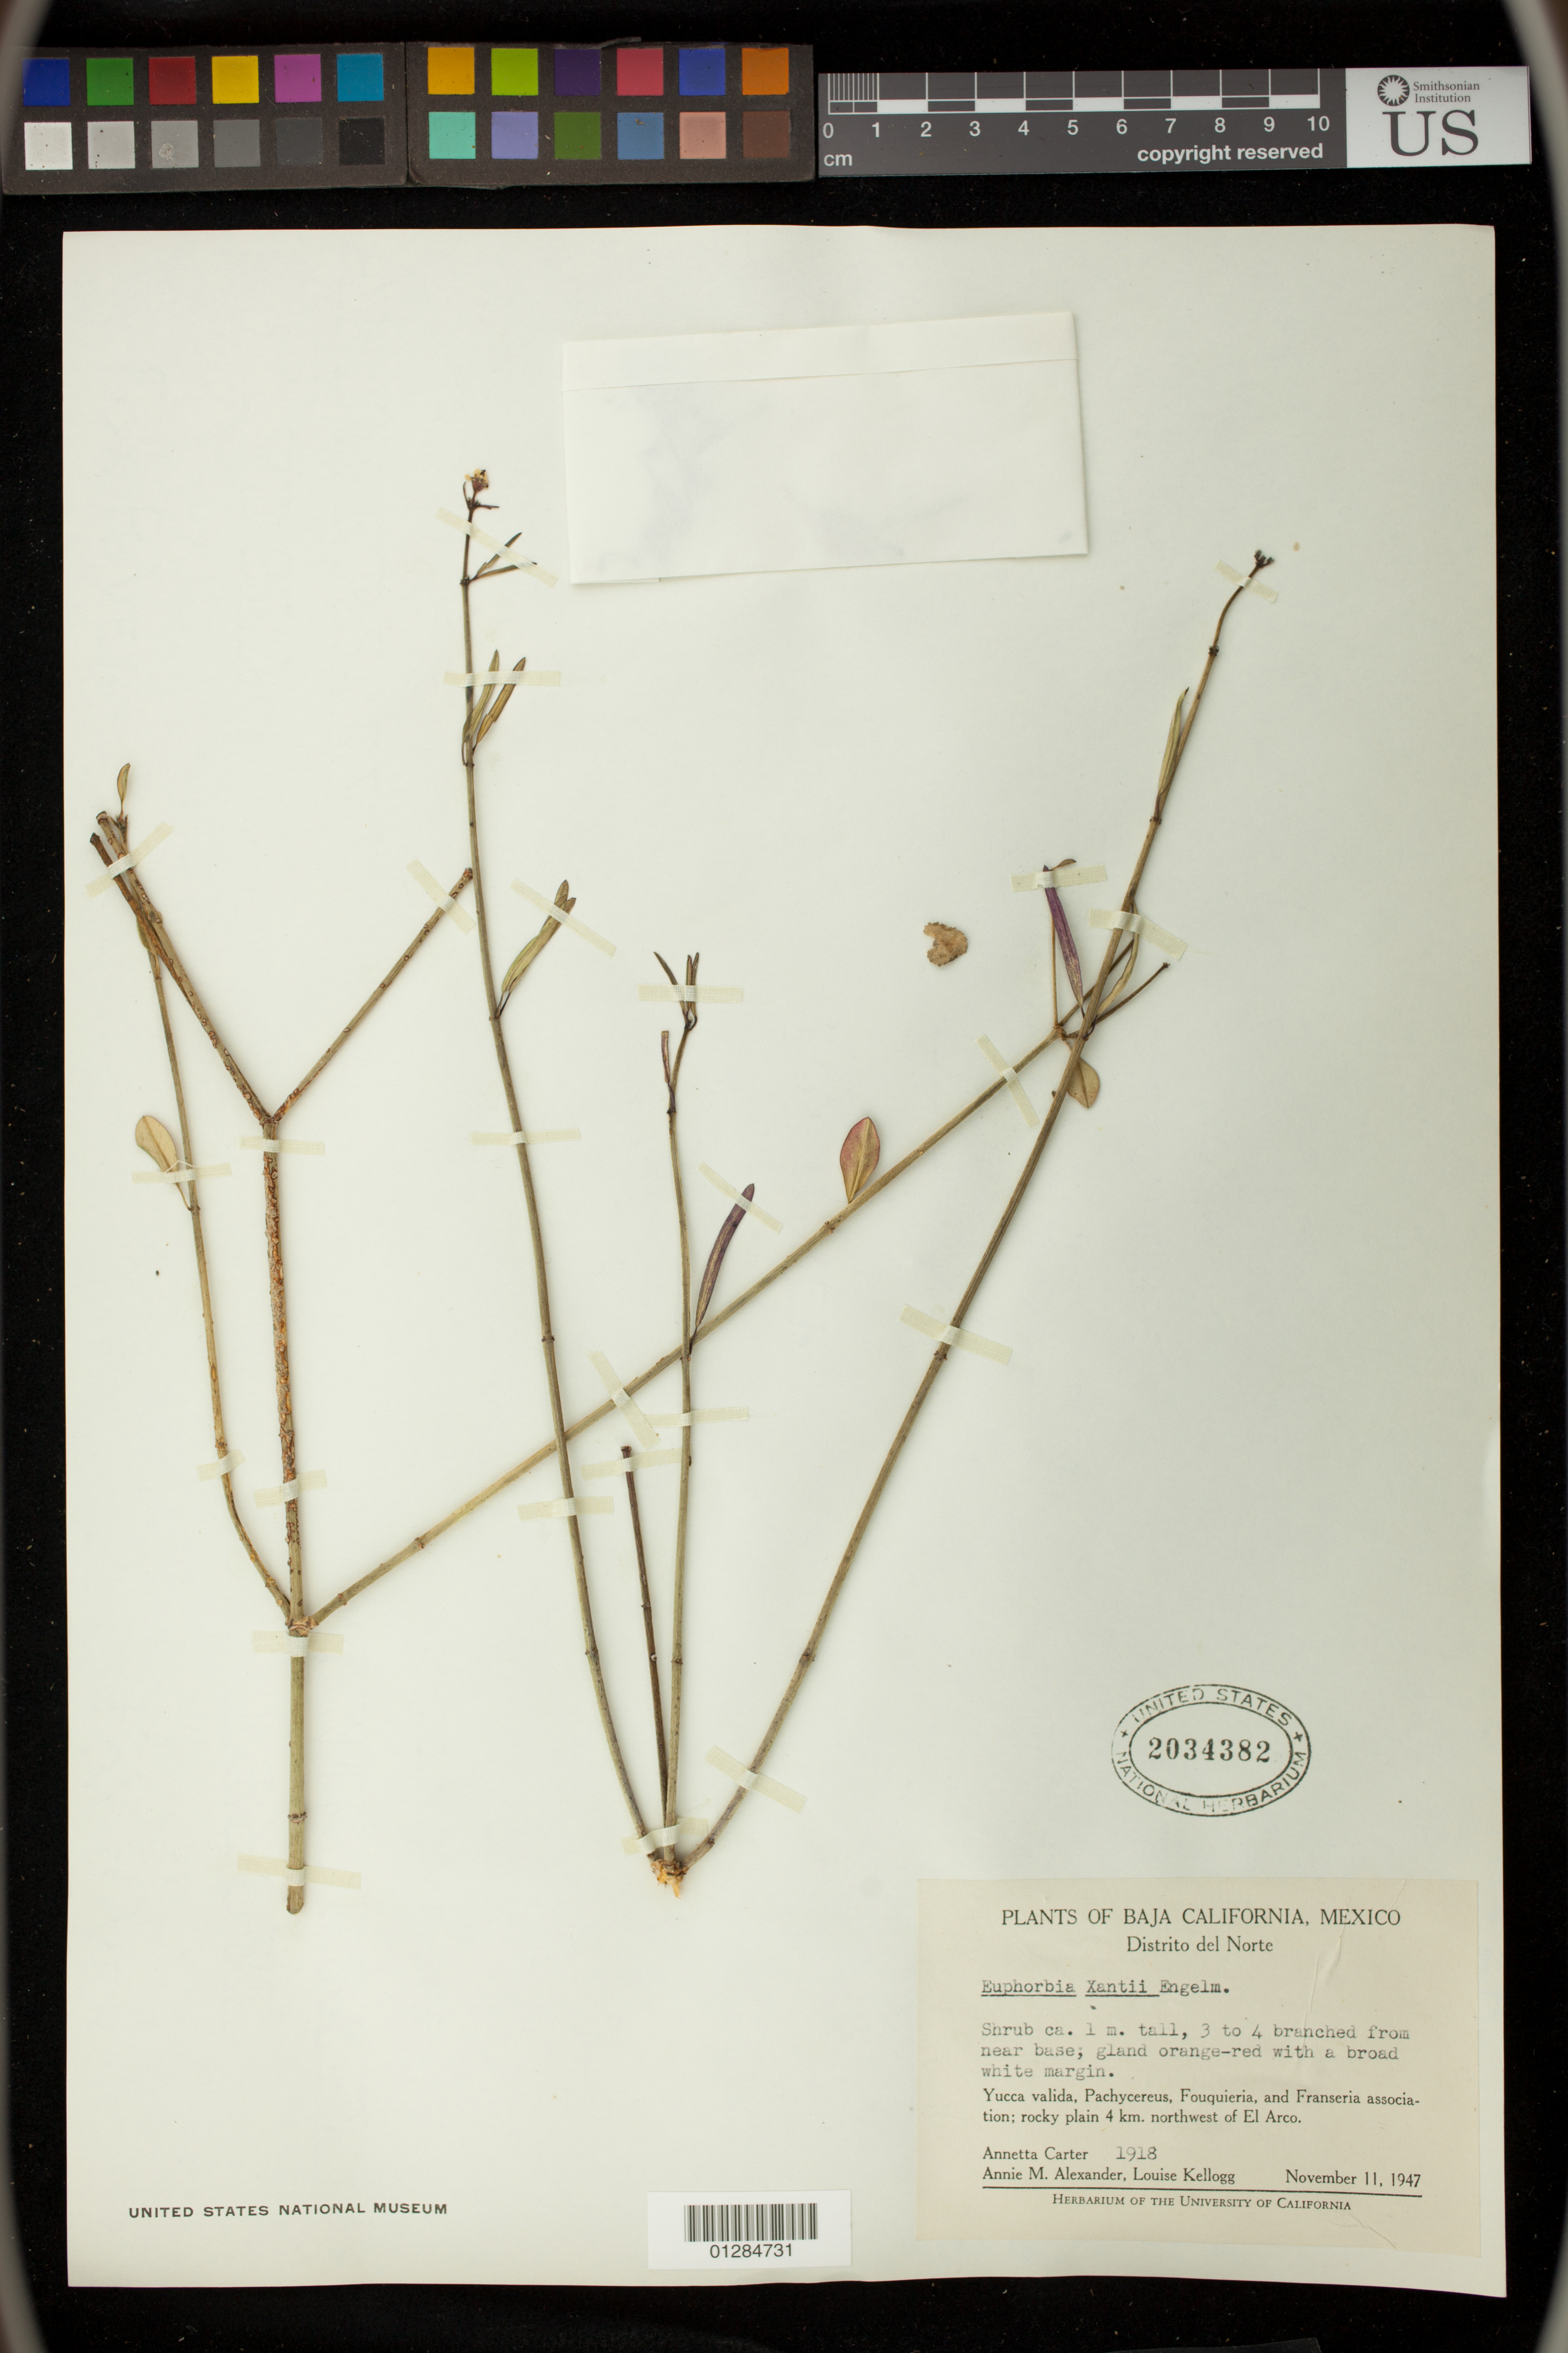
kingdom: Plantae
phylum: Tracheophyta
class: Magnoliopsida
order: Malpighiales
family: Euphorbiaceae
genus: Euphorbia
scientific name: Euphorbia xanti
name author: Engelm. ex Boiss.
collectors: A. Carter, A. M. Alexander & L. Kellogg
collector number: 1918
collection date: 1947-11-11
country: Mexico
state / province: Baja California Sur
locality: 4 km. northwest of El Arco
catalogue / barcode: US 2034382